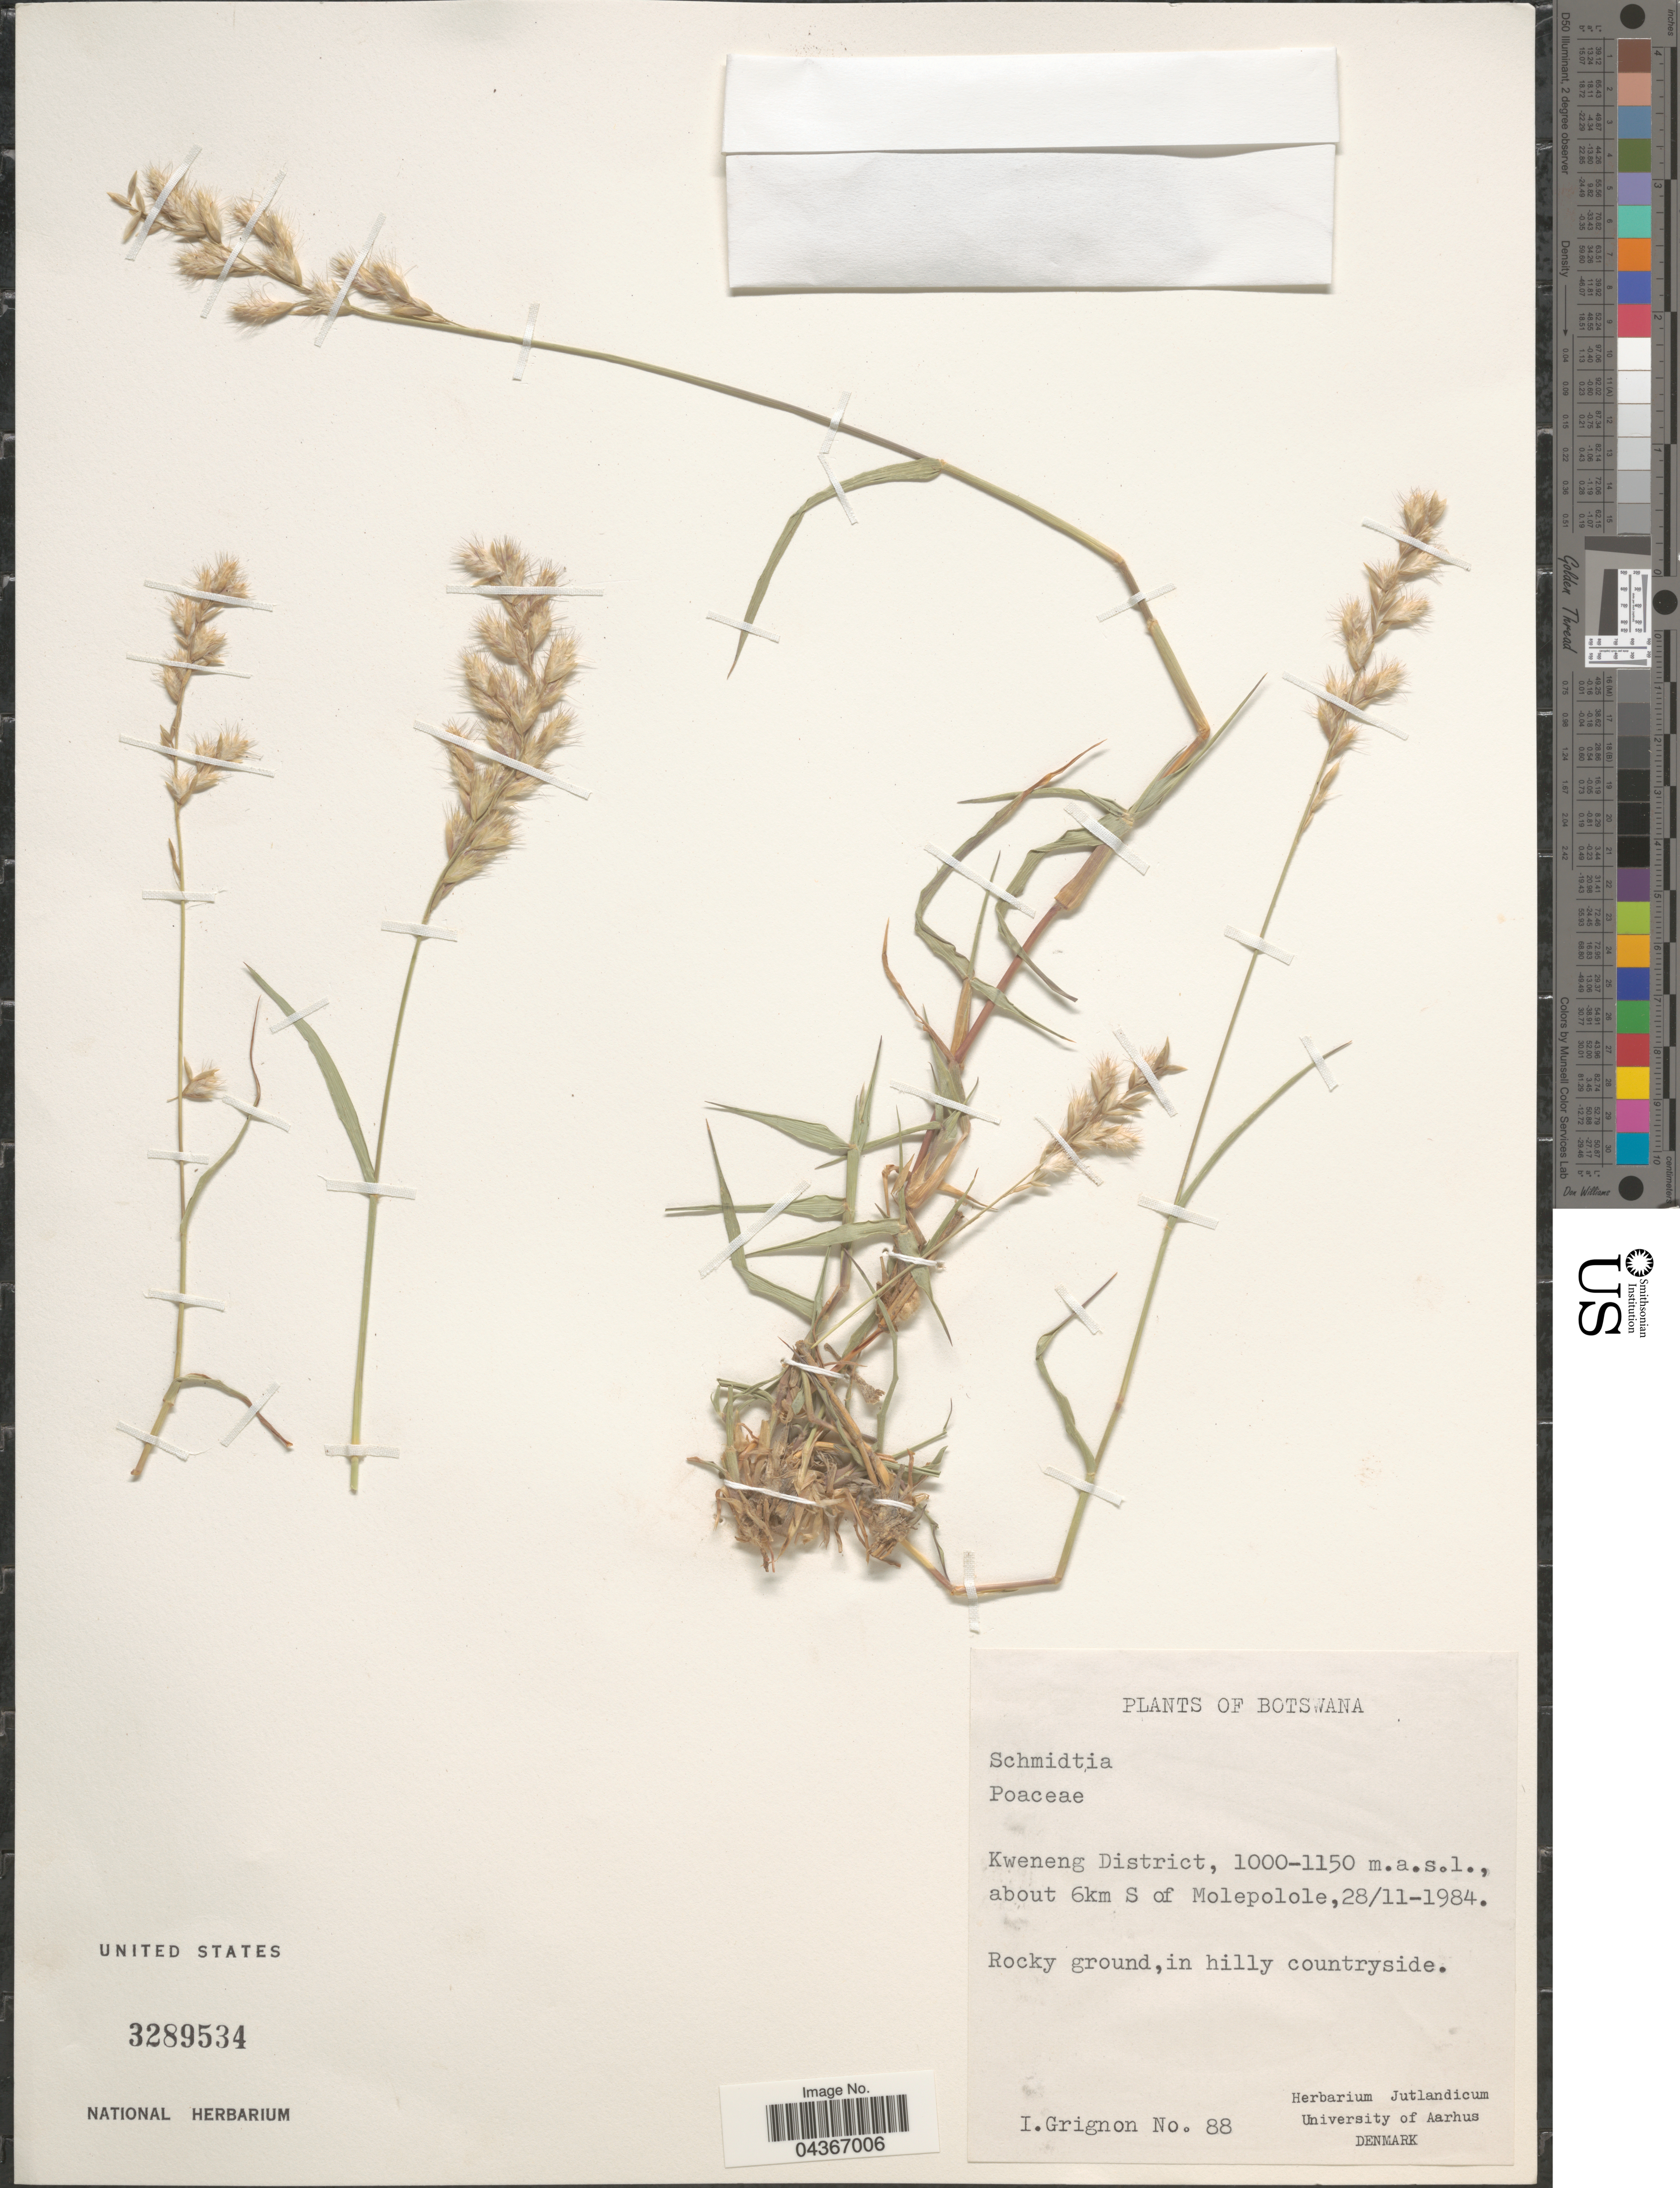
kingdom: Plantae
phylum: Tracheophyta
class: Liliopsida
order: Poales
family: Poaceae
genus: Schmidtia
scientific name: Schmidtia sp.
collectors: I. Grignon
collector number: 88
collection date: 1984-11-28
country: Botswana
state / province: Kweneng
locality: Kweneng District, about 6km S of Molepolole. Rocky ground, in hilly countryside.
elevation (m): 1000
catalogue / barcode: US 3289534